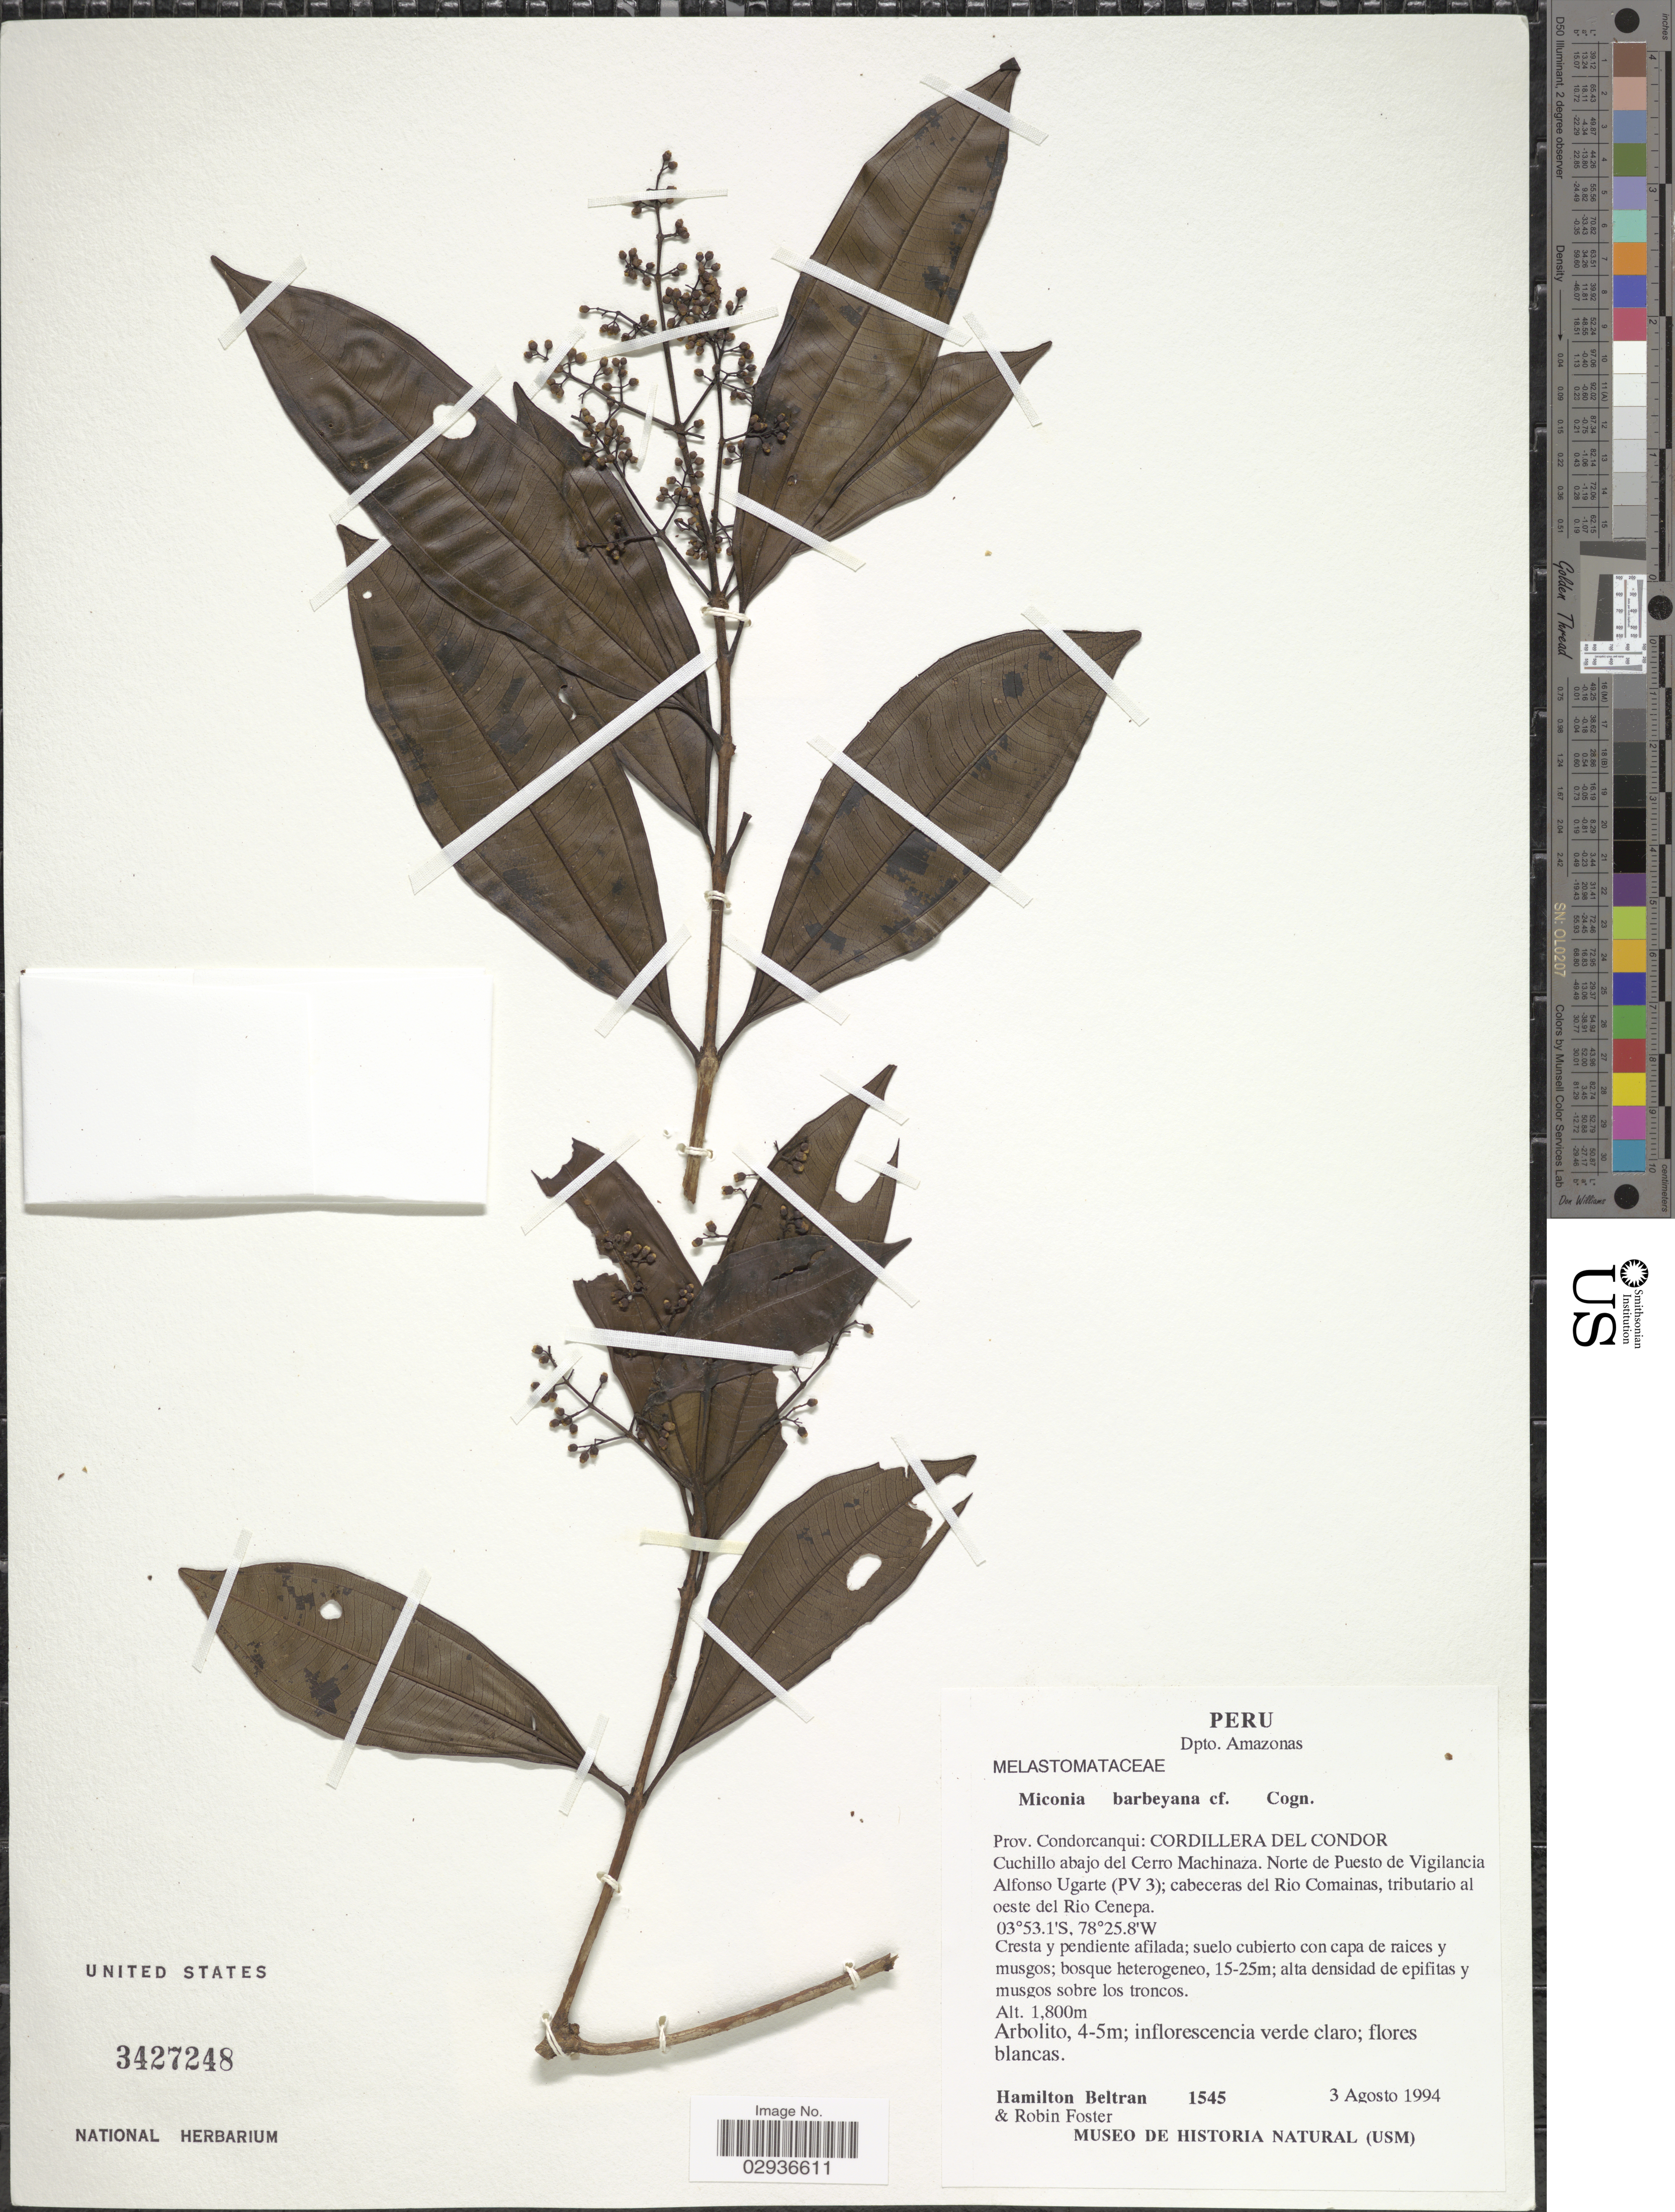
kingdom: Plantae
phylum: Tracheophyta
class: Magnoliopsida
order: Myrtales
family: Melastomataceae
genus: Miconia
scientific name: Miconia barbeyana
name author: Cogn.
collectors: H. Beltran & R. B. Foster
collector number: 1545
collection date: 1994-08-03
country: Peru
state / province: Amazonas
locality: Dpto. Amazonas, Prov. Condorcanqui: Cordillera del Condor, Cuchillo abajo del Cerro Machinaza. Norte de Puesto de Vigilancia Alfonso Ugarte (PV 3); Cabeceras del Rio Comainas, tributario al oeste del Rio Cenepa.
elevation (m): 1800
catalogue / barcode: US 3427248